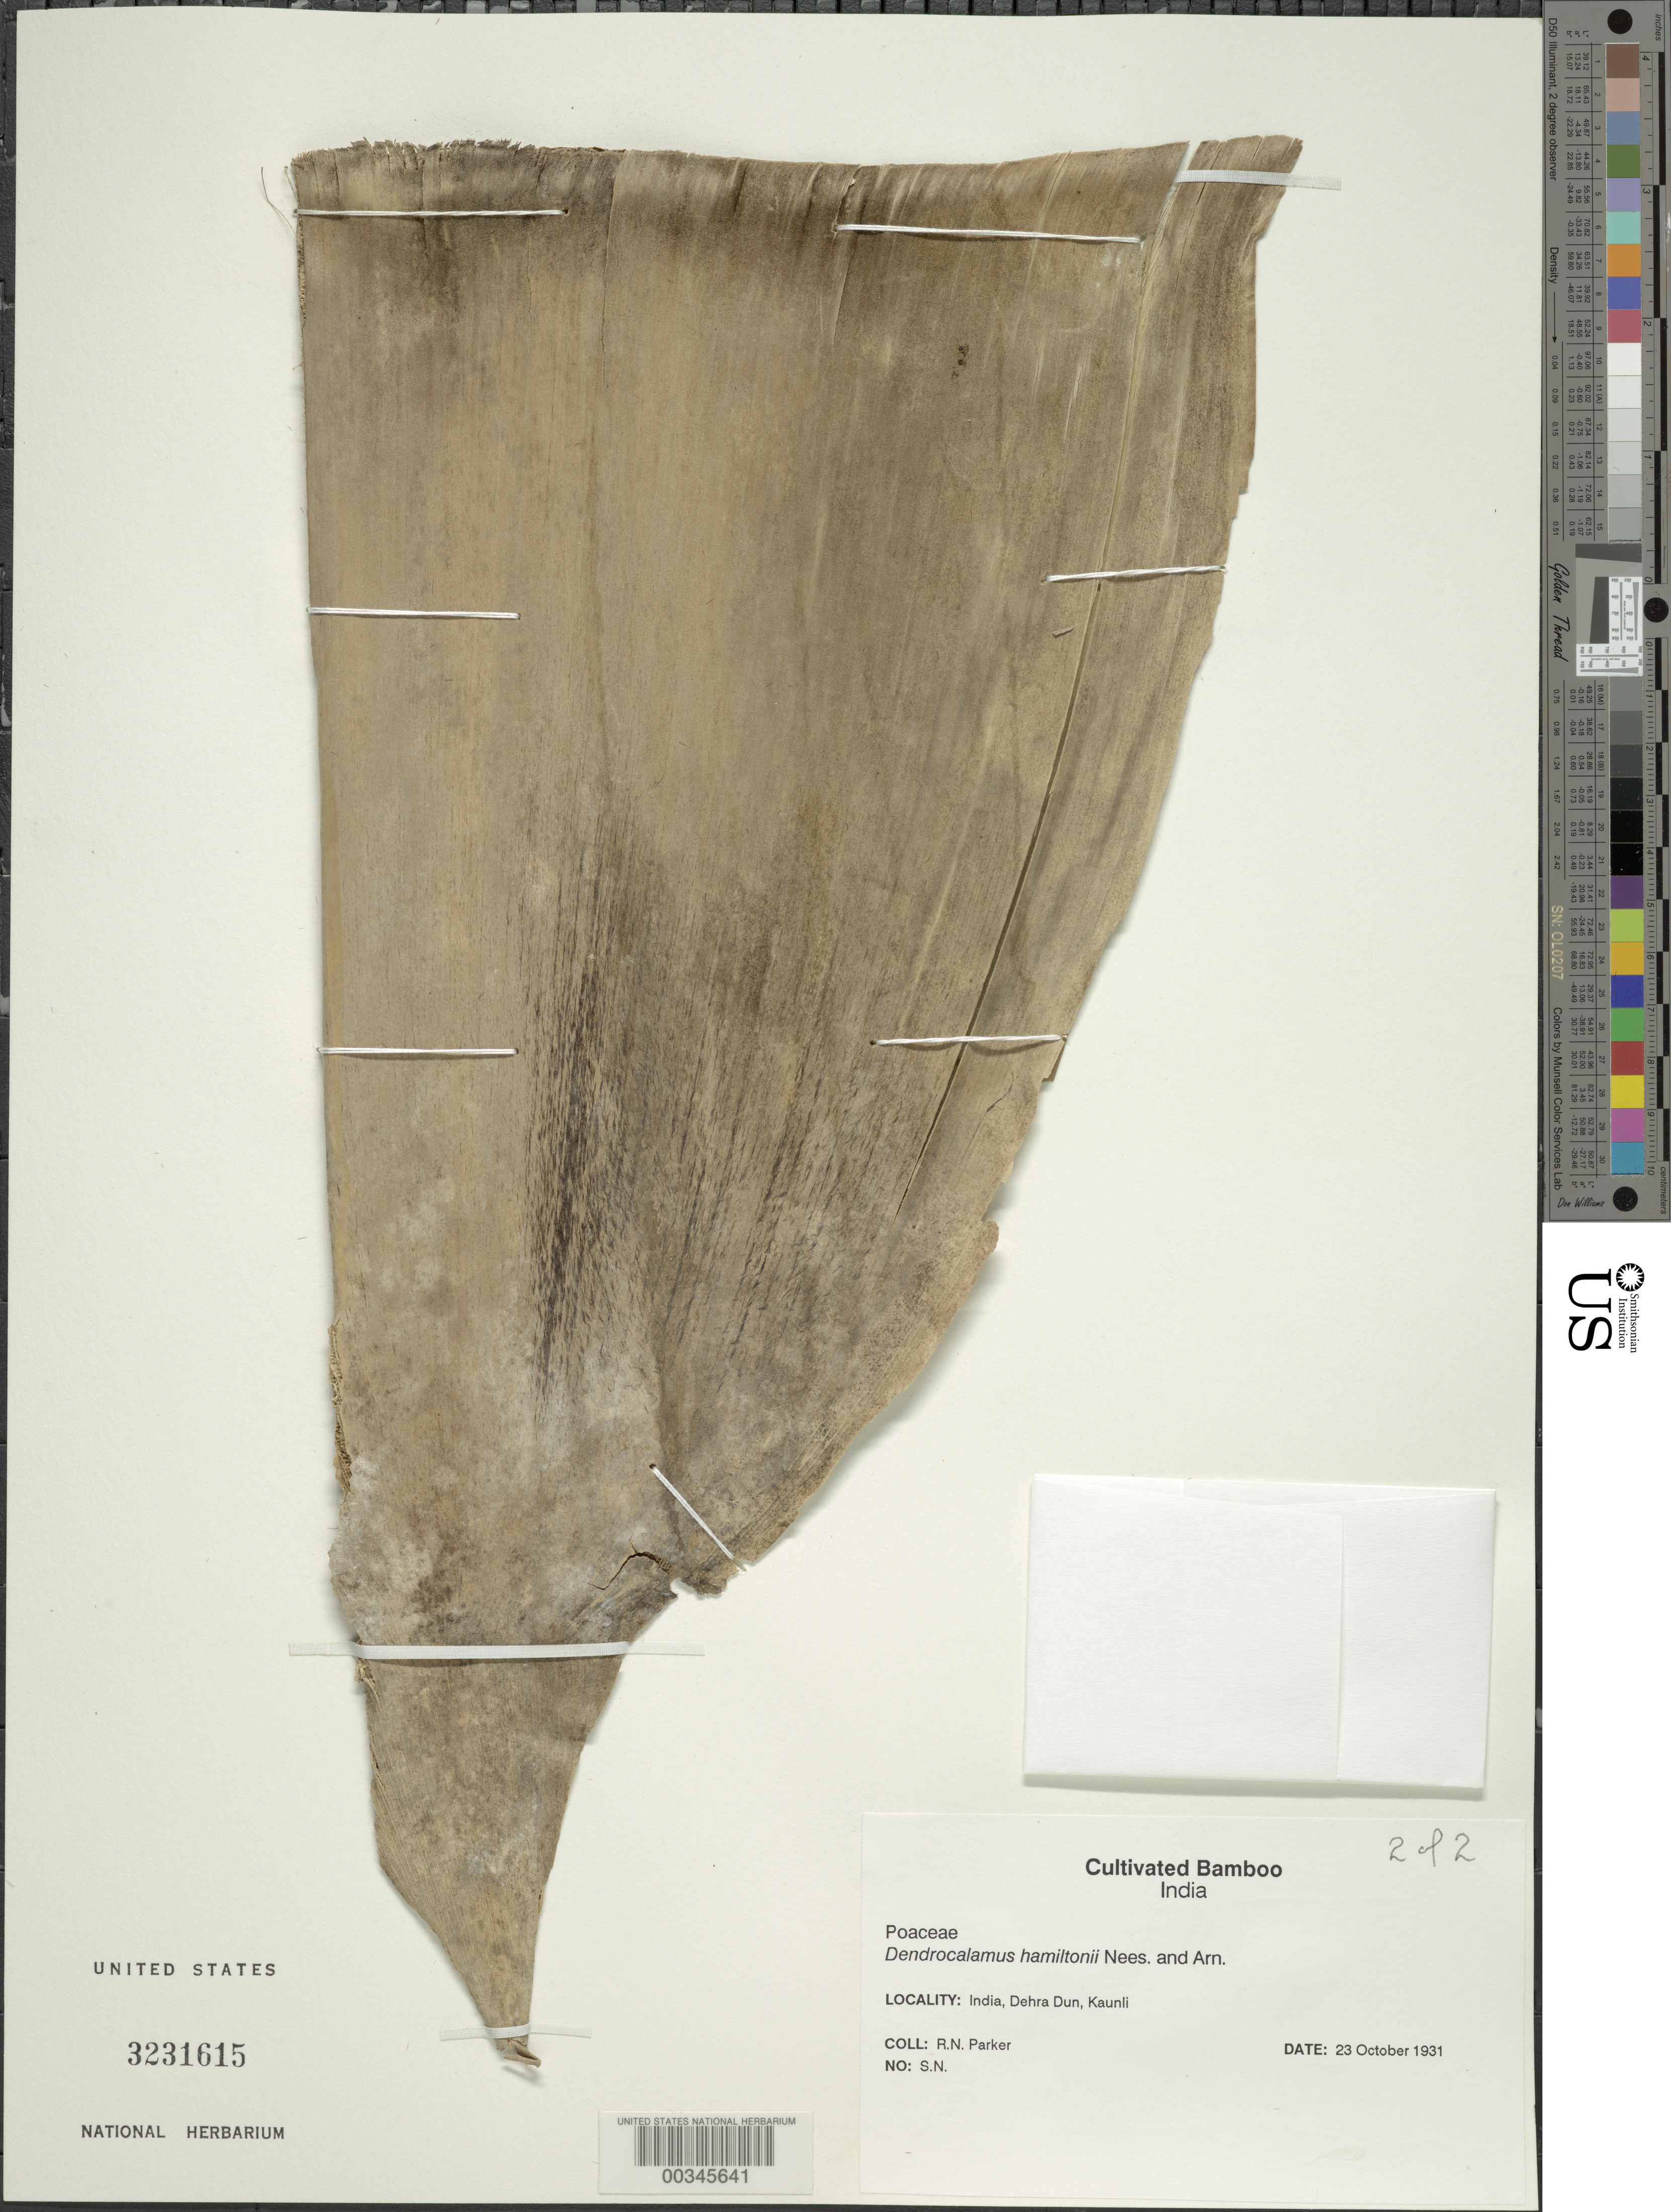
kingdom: Plantae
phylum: Tracheophyta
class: Liliopsida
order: Poales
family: Poaceae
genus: Dendrocalamus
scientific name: Dendrocalamus hamiltonii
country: India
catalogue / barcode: US 3231615